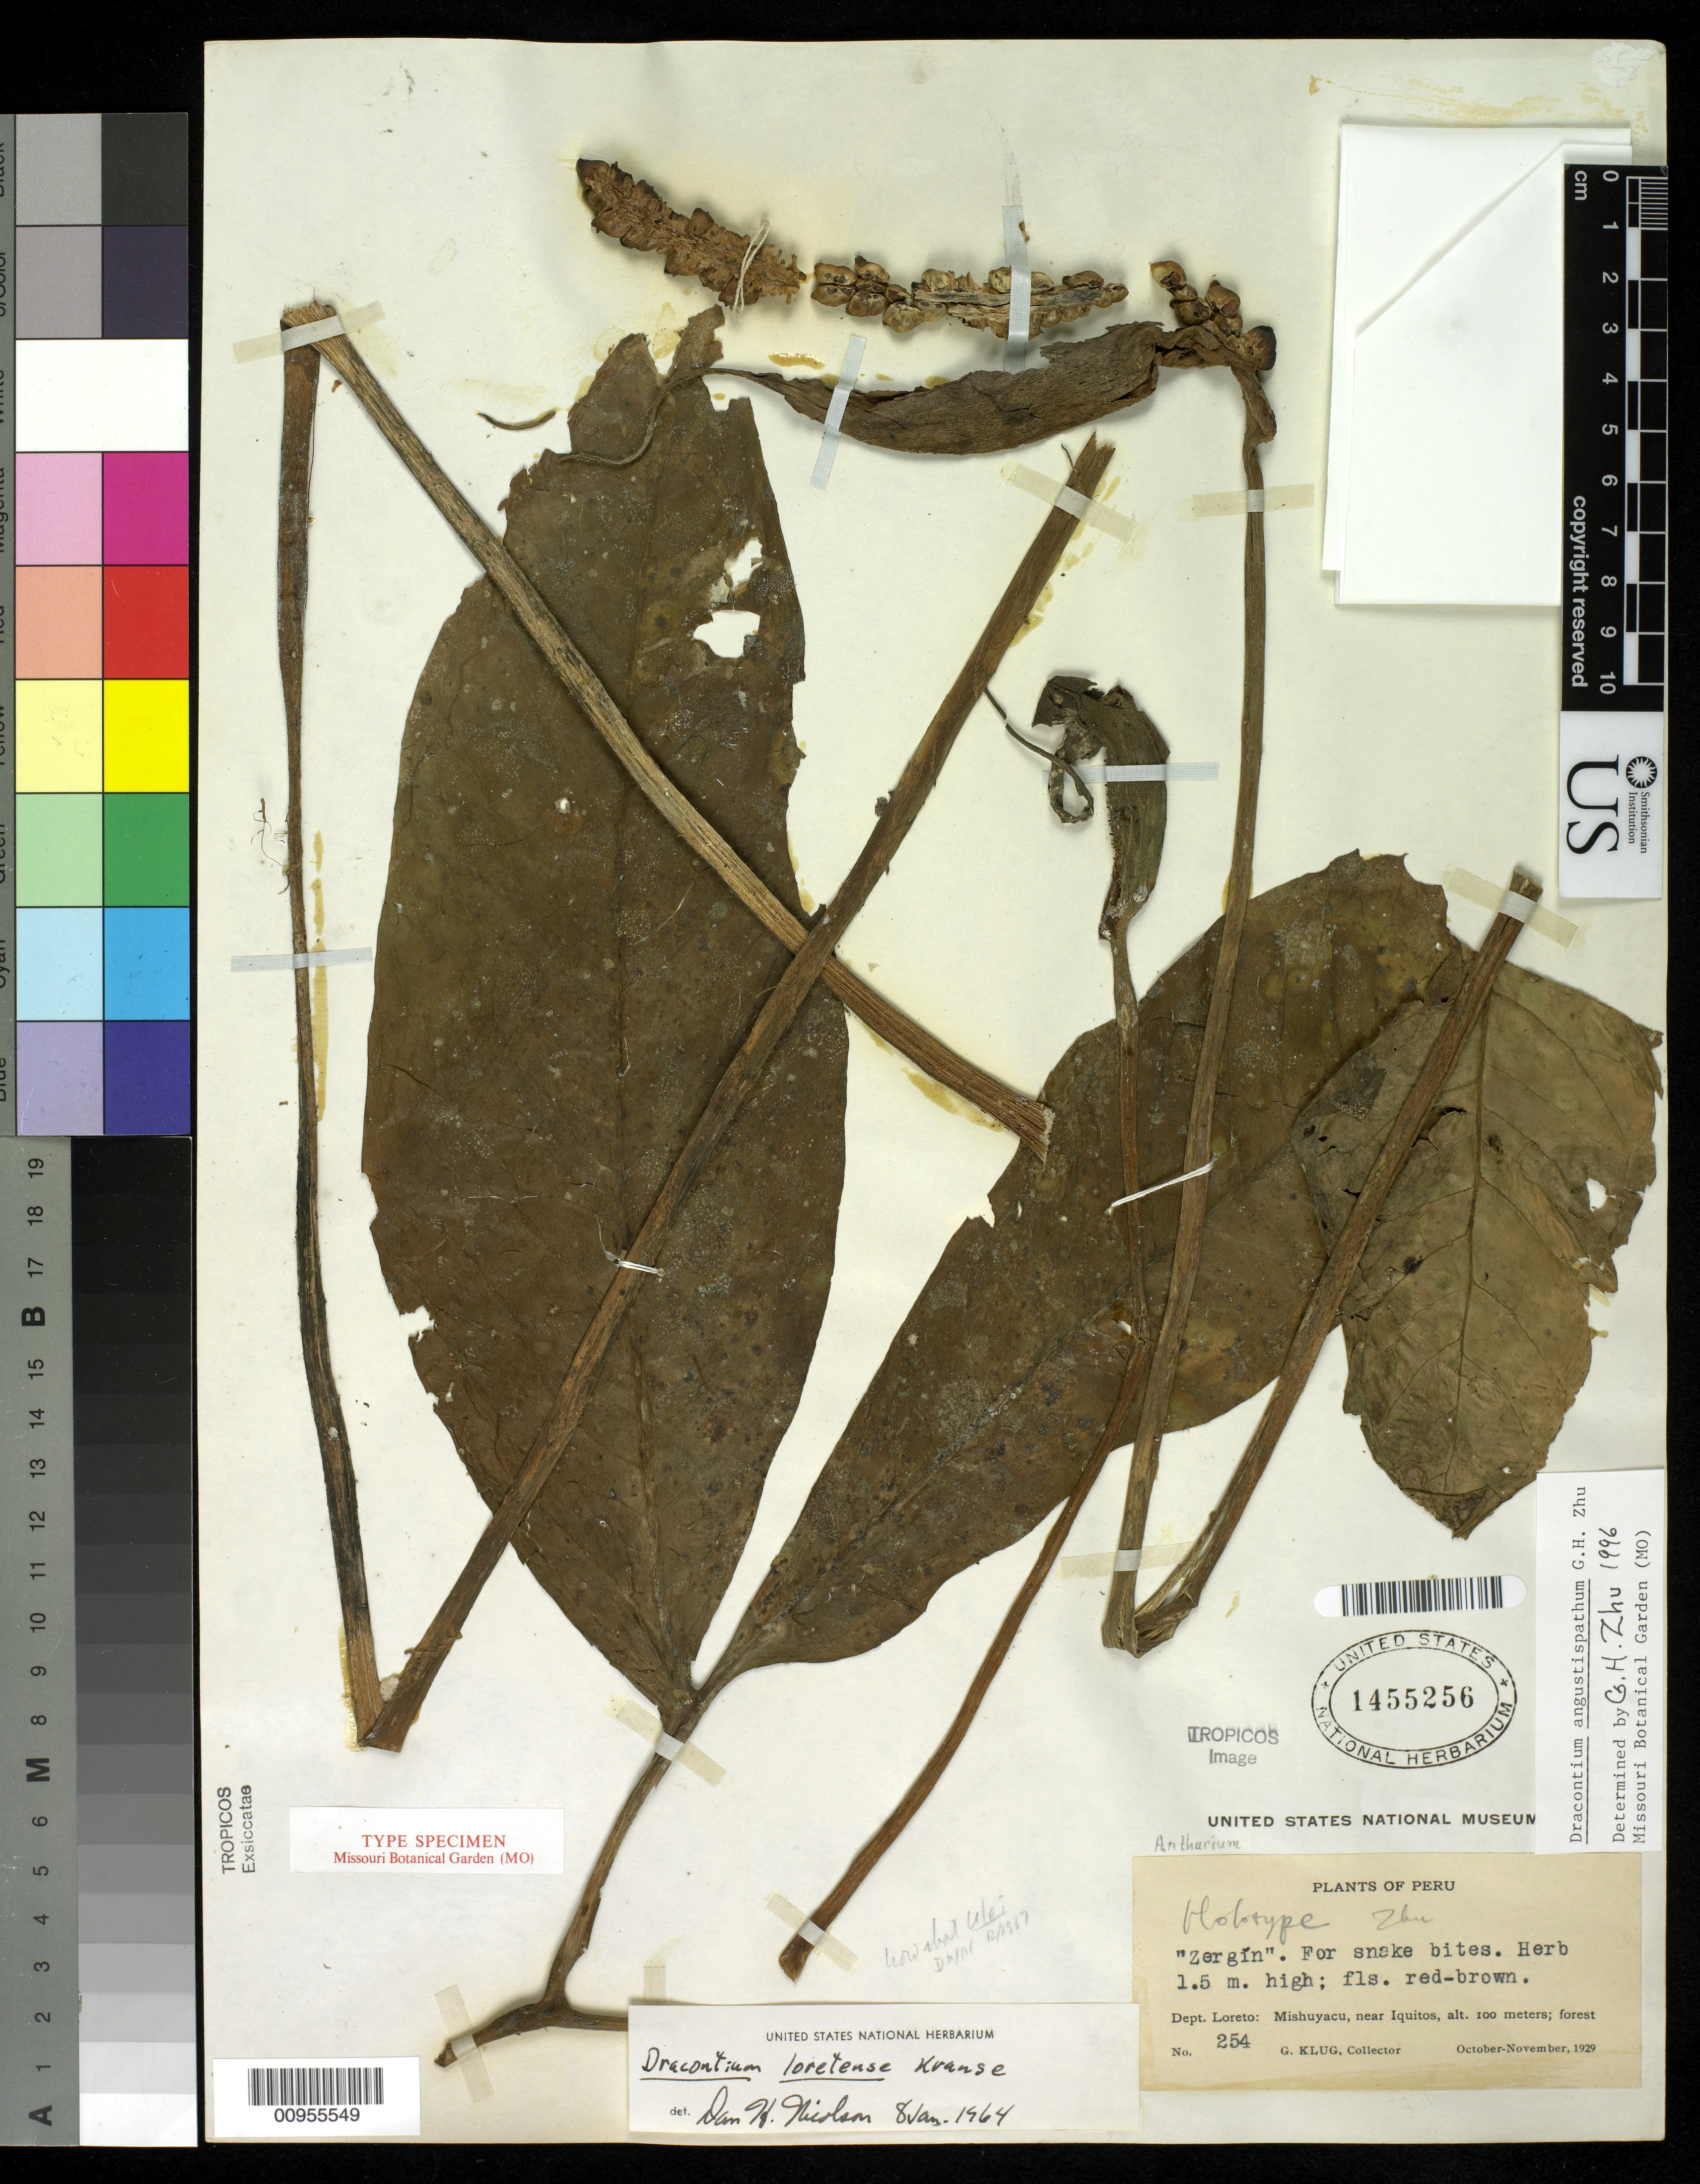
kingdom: Plantae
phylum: Tracheophyta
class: Liliopsida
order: Alismatales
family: Araceae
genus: Dracontium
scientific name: Dracontium angustispathum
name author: G.H. Zhu & Croat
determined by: Zhu, G. H.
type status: Holotype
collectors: G. Klug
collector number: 254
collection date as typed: Oct 1929 to -- Nov 1929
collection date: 1929-10/1929-11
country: Peru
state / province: Loreto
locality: Dept. Loreto: Mishuyacu, near Iquitos.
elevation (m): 100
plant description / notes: Also published (as nom. nud.) in Vasquez et al., Arnaldoa 9:53 (2003).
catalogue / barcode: US 1455256